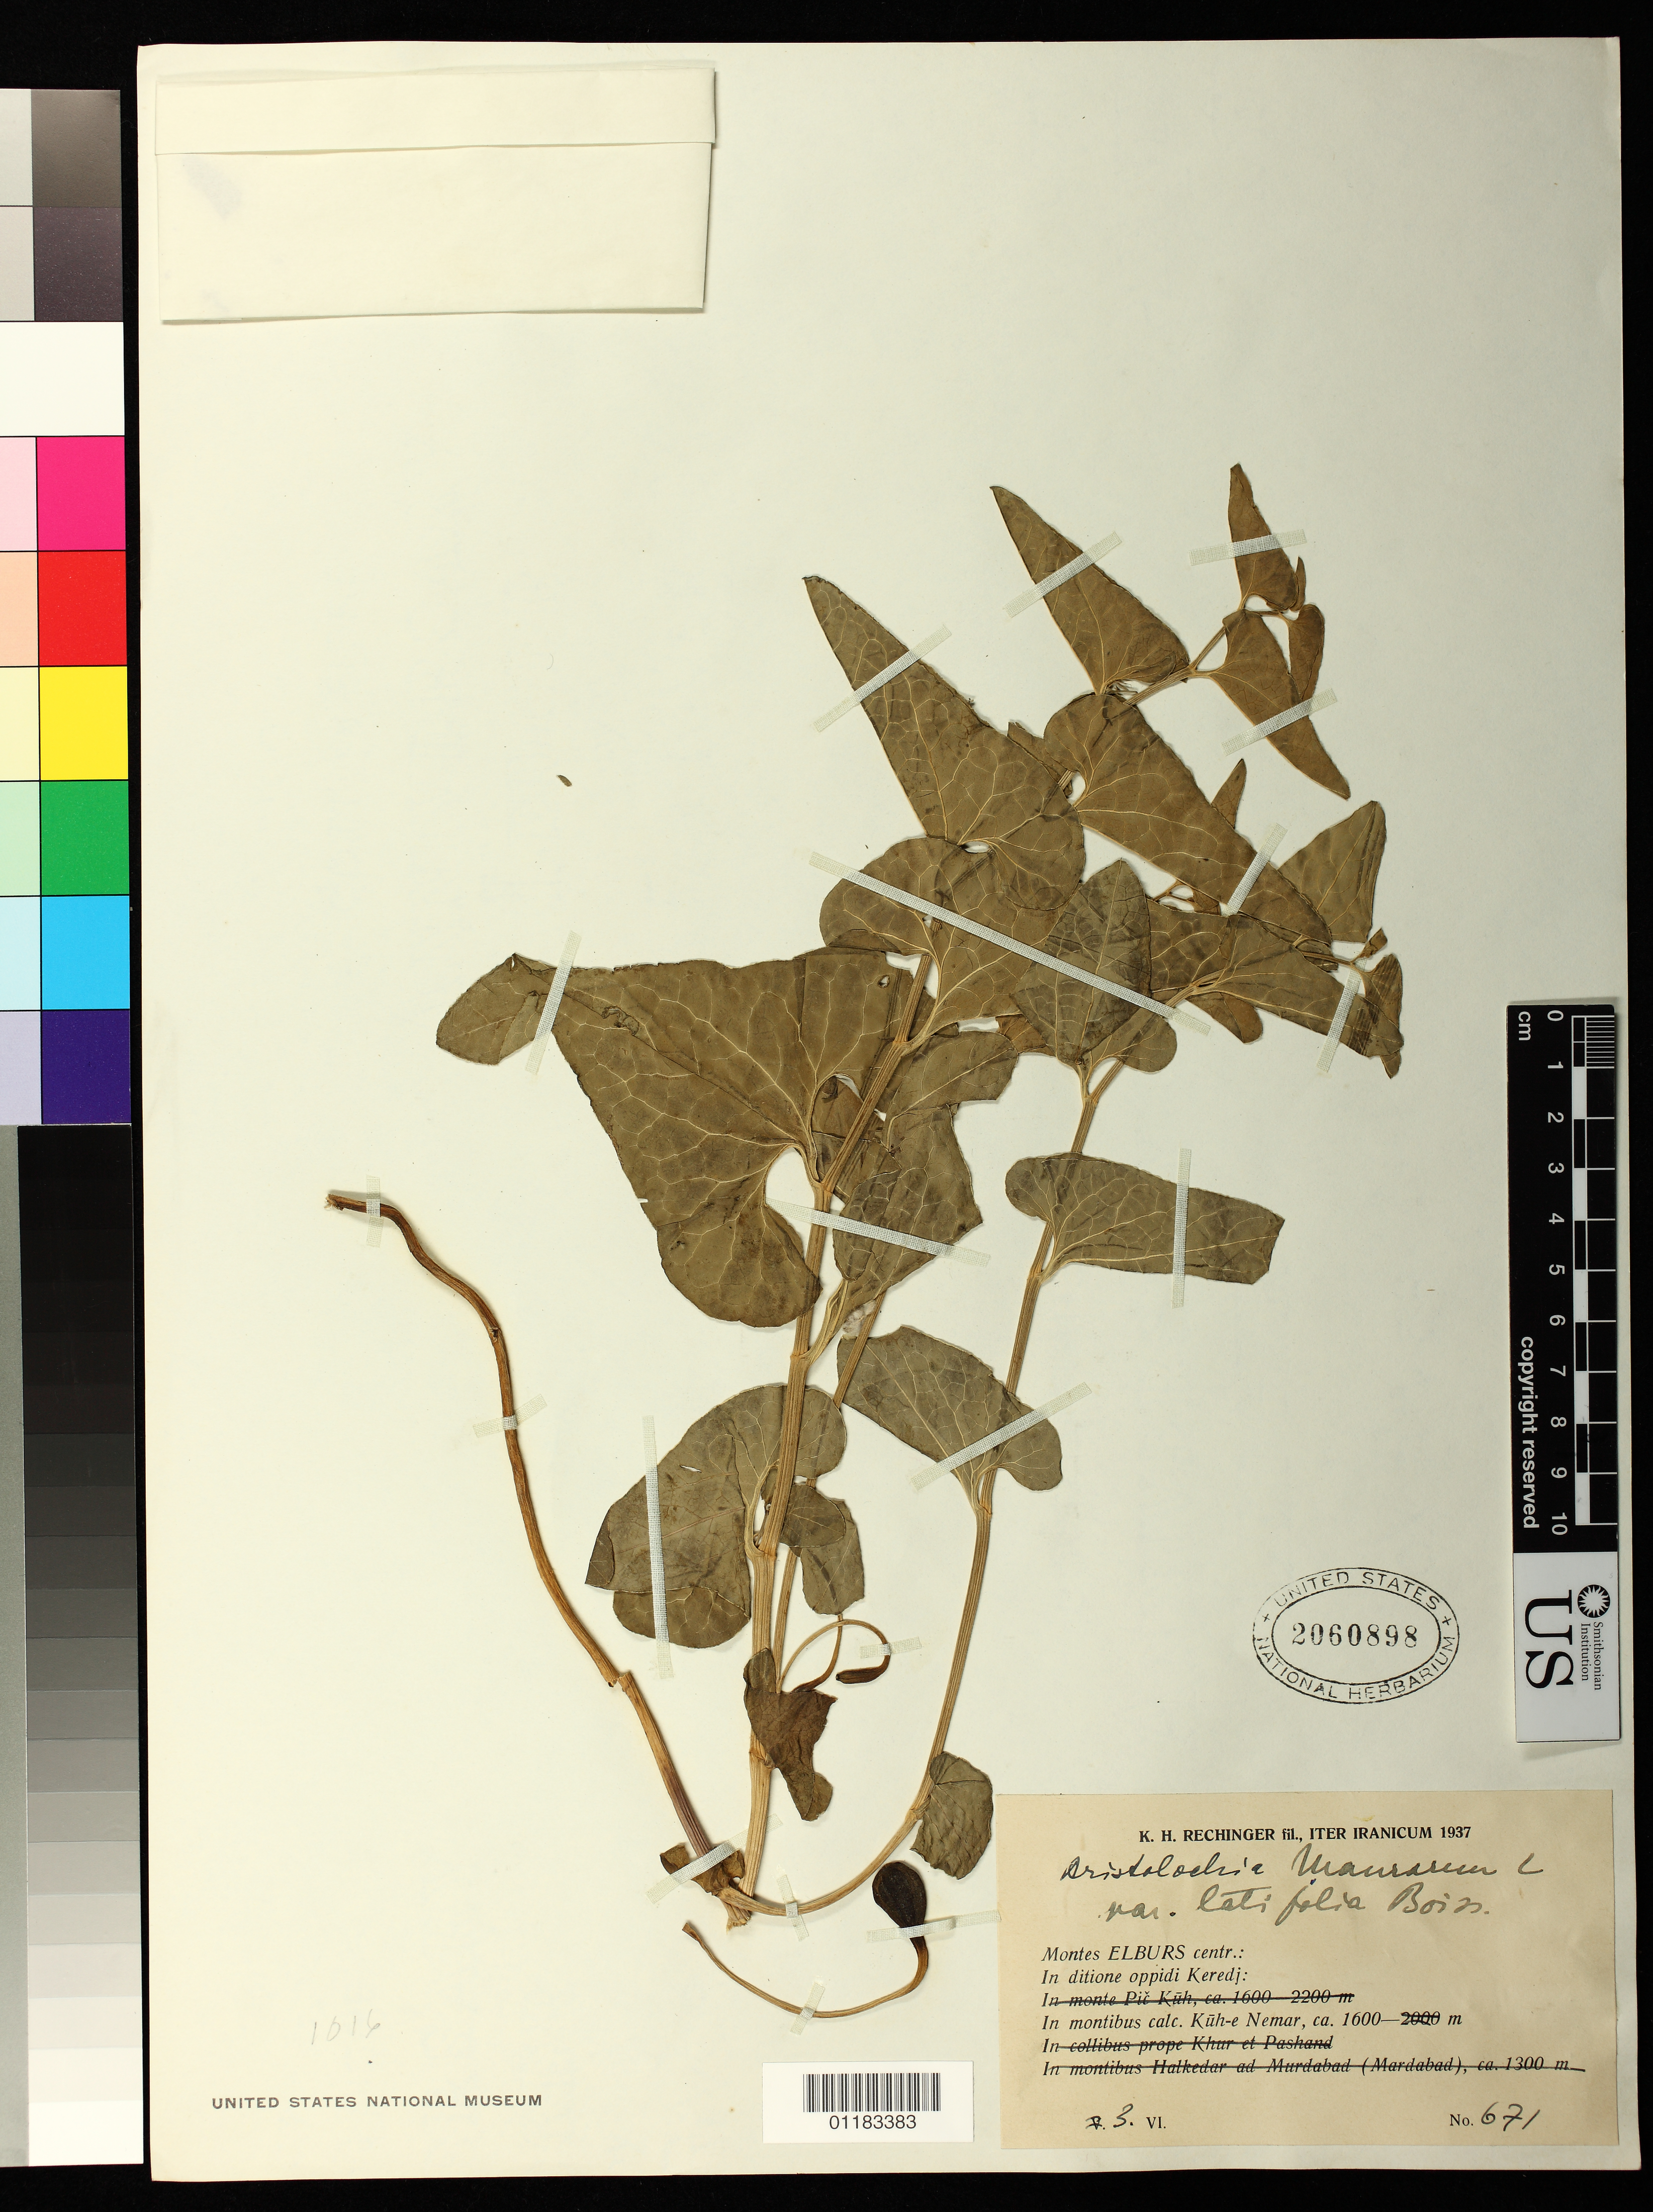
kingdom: Plantae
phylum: Tracheophyta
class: Magnoliopsida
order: Piperales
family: Aristolochiaceae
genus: Aristolochia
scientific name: Aristolochia maurorum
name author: L.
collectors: K. H. Rechinger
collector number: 671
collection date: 1937-06-03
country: Iran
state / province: Alborz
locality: Elburs Mountains, Keredj, Mt. Kuh-e-Nemar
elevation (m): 1600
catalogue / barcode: US 2060898